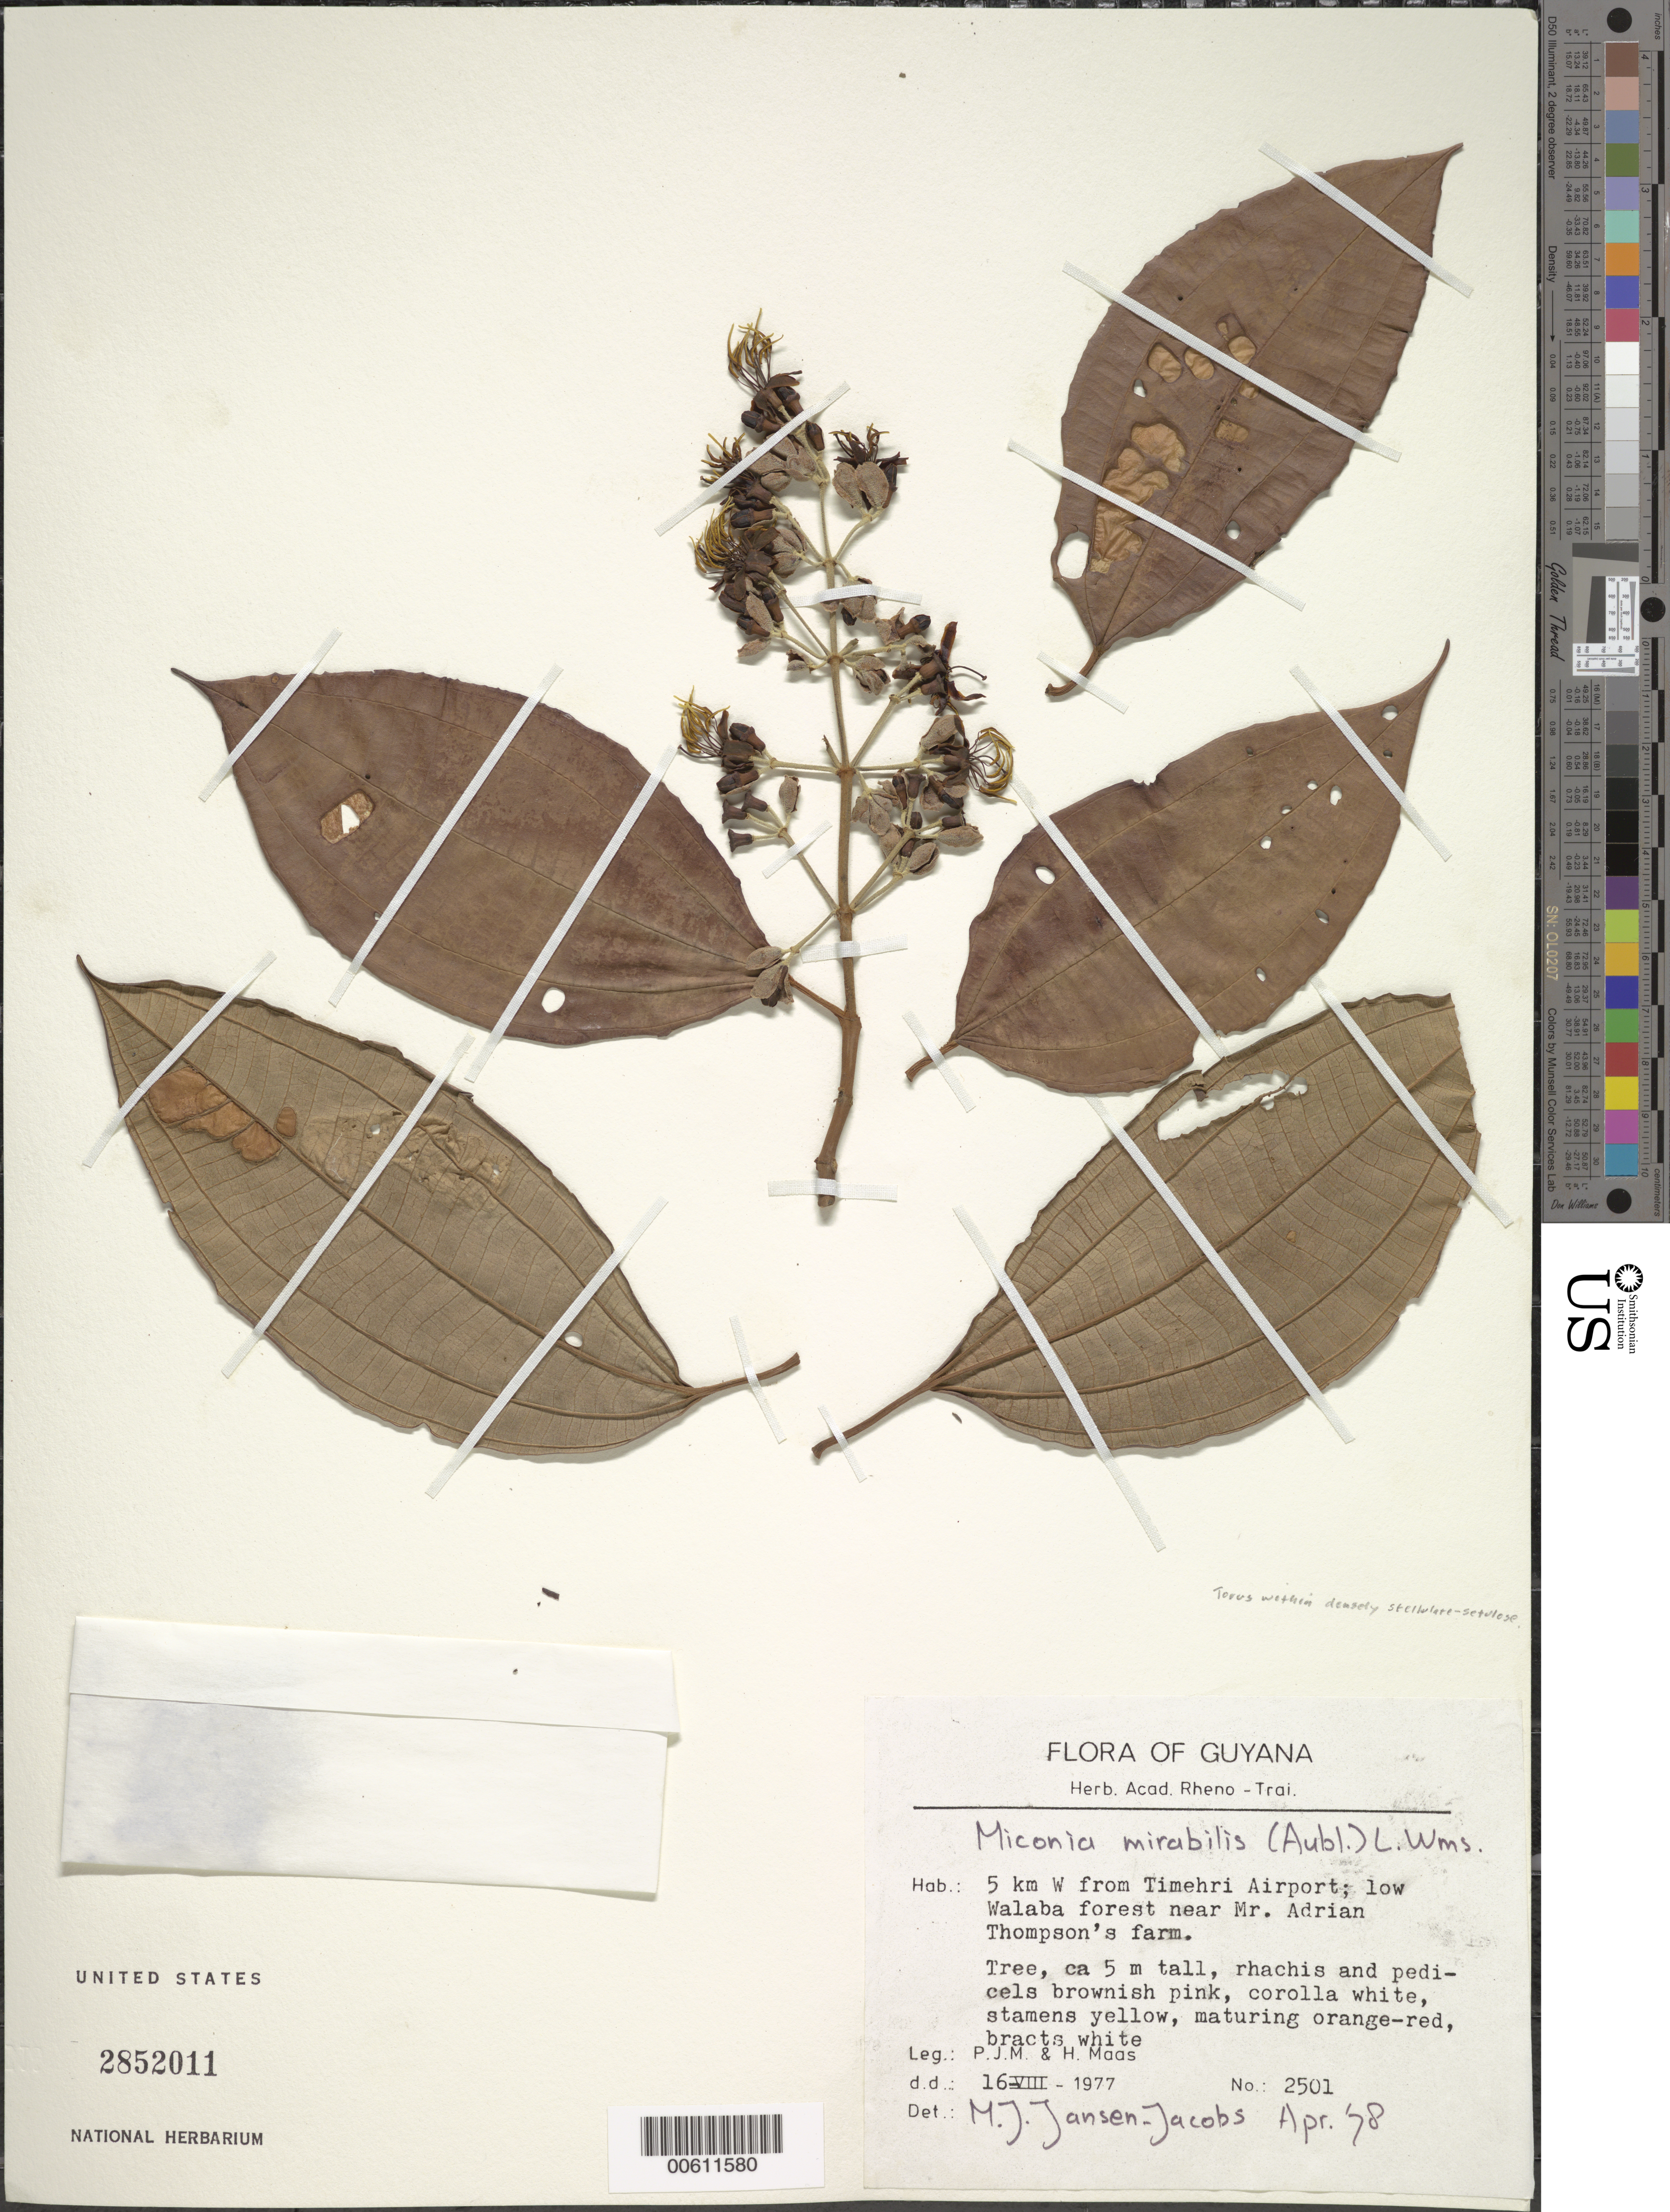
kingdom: Plantae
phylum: Tracheophyta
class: Magnoliopsida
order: Myrtales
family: Melastomataceae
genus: Miconia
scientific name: Miconia mirabilis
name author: (Aubl.) L.O. Williams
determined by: Jansen-Jacobs, M. J., (U), Nationaal Herbarium Nederland, Utrecht University branch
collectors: P. Maas & H. Maas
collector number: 2501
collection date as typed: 16-Aug-77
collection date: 1977-08-16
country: Guyana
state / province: Demerara-Mahaica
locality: Timehri Airport, 5 km W, near "Adrian Thompson's farm"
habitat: Low Wallaba forest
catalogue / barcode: US 2852011